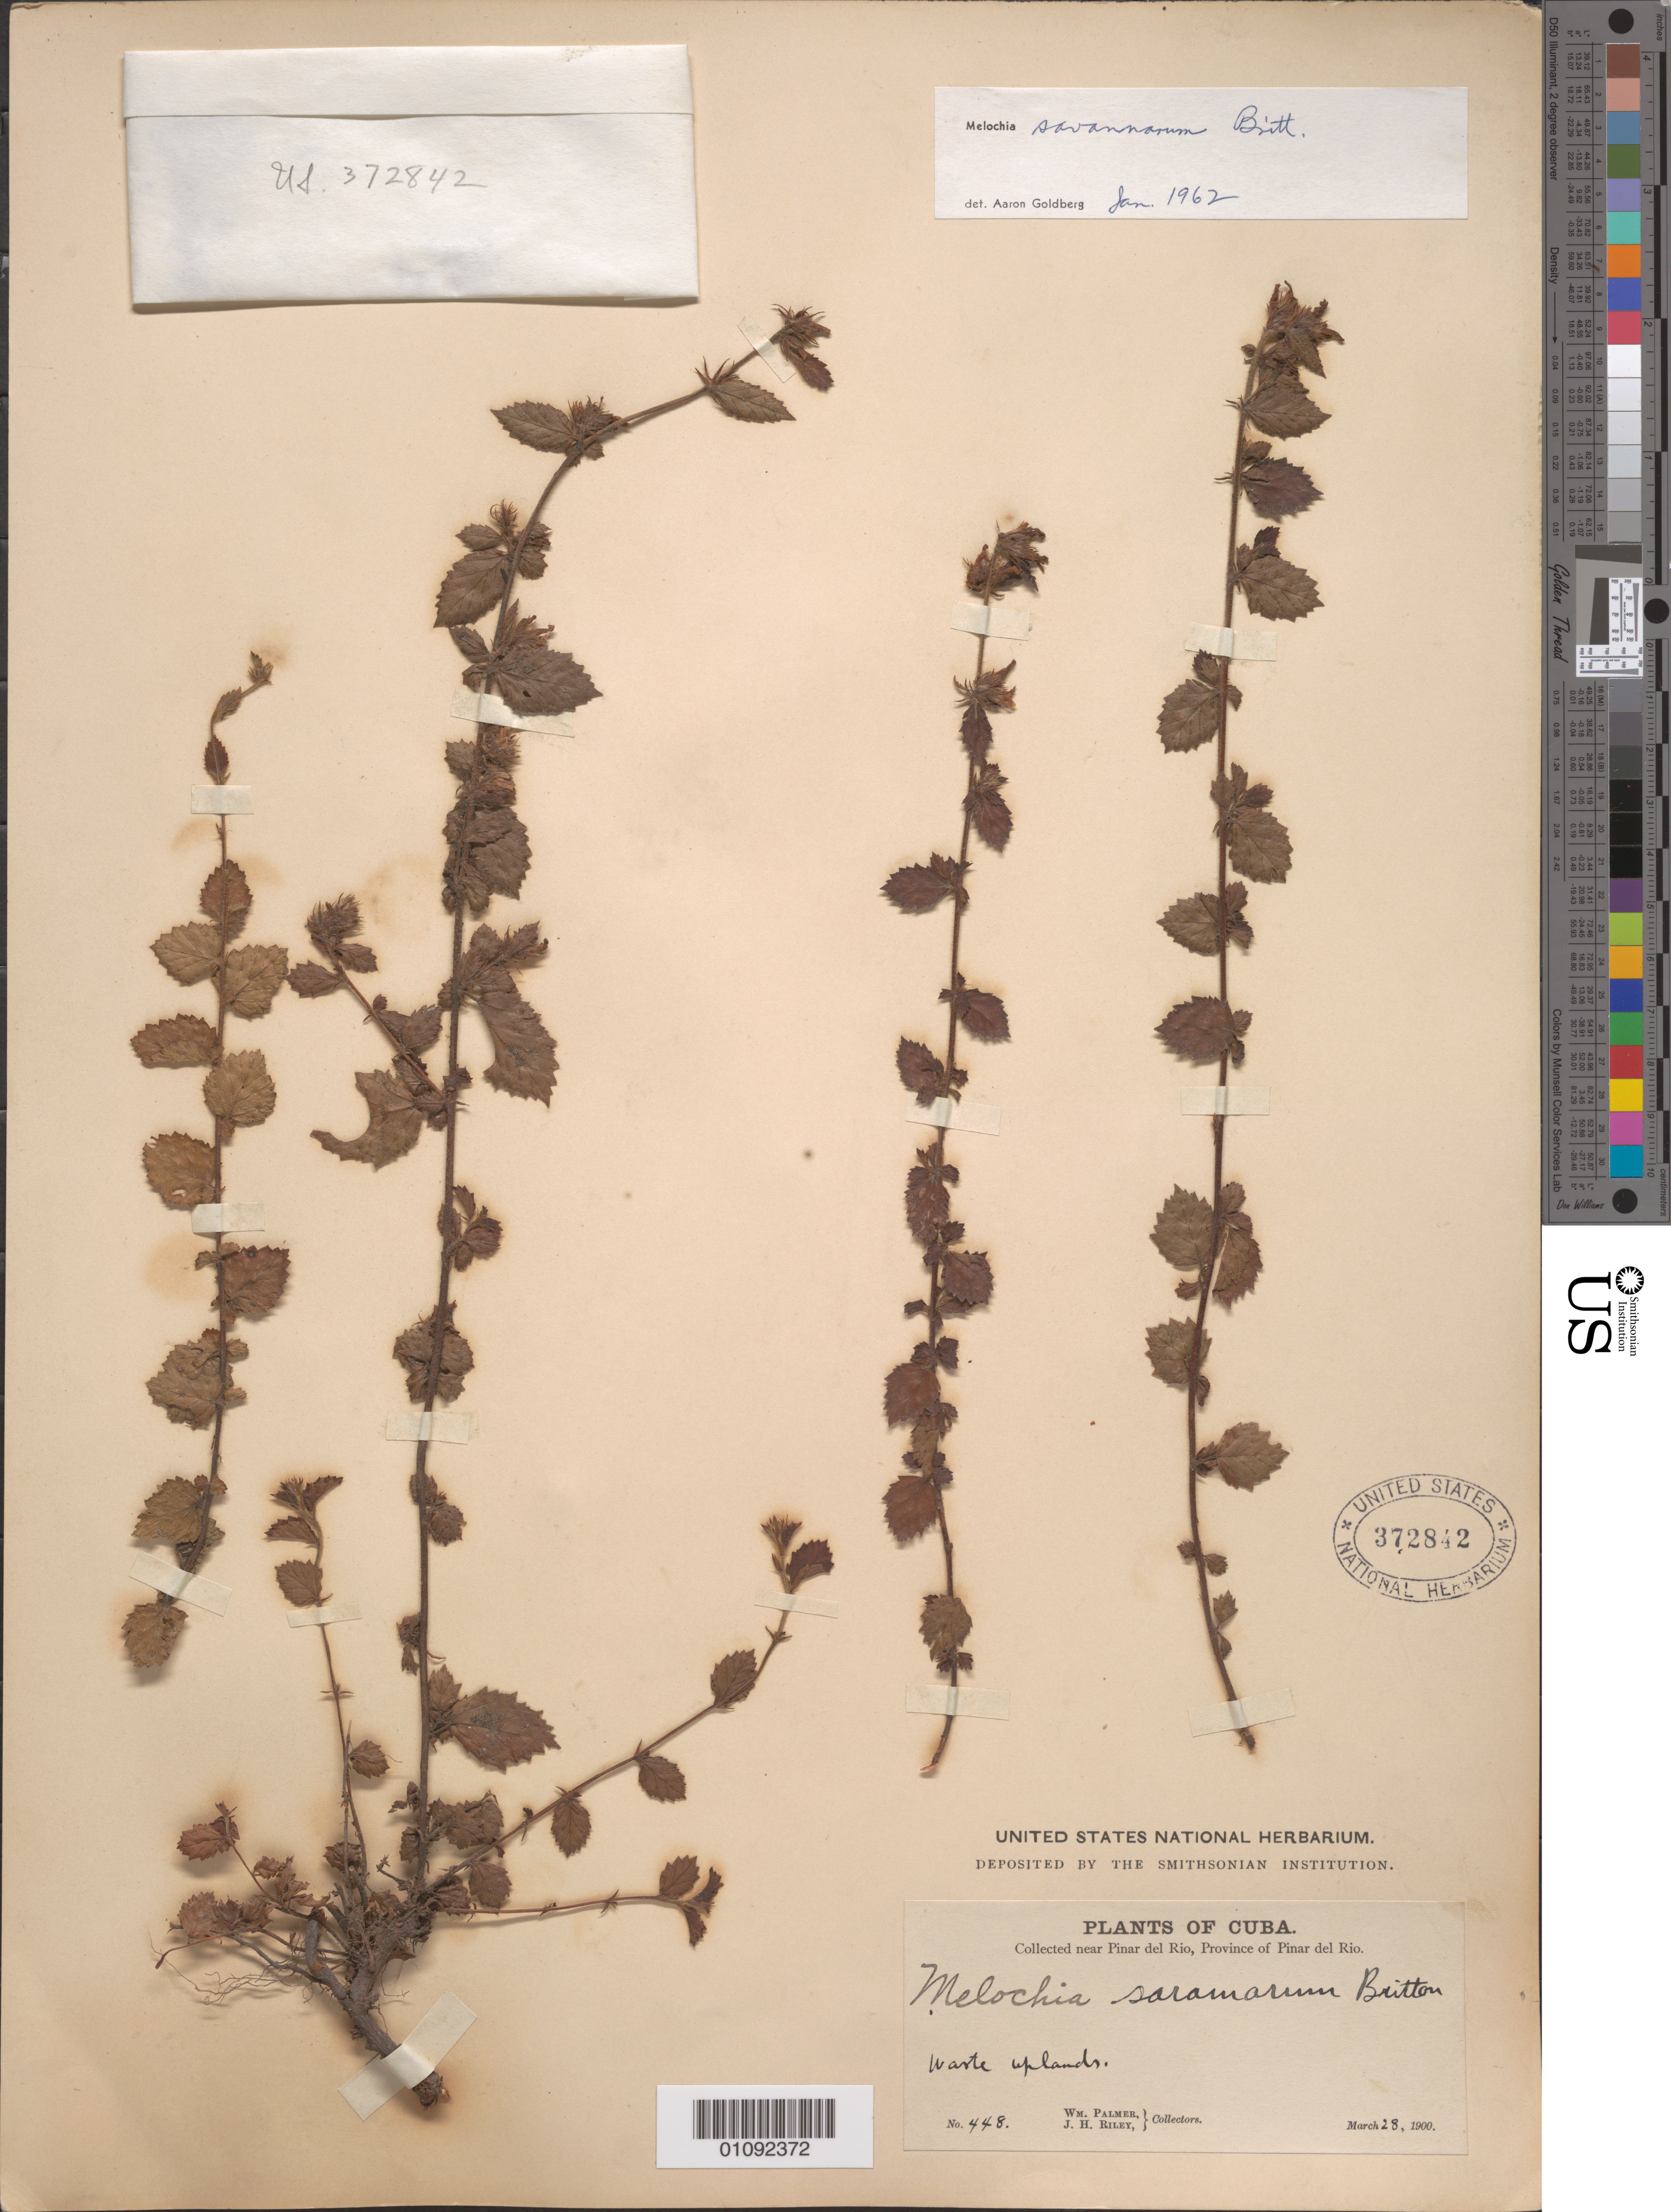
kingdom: Plantae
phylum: Tracheophyta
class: Magnoliopsida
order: Malvales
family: Malvaceae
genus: Melochia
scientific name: Melochia savannarum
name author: Britton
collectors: W. Palmer & J. H. Riley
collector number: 448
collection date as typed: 28 Mar 1900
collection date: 1900-03-28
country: Cuba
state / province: Pinar del Rio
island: Cuba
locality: Near Pinar Del Rio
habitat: Waste uplands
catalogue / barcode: US 372842